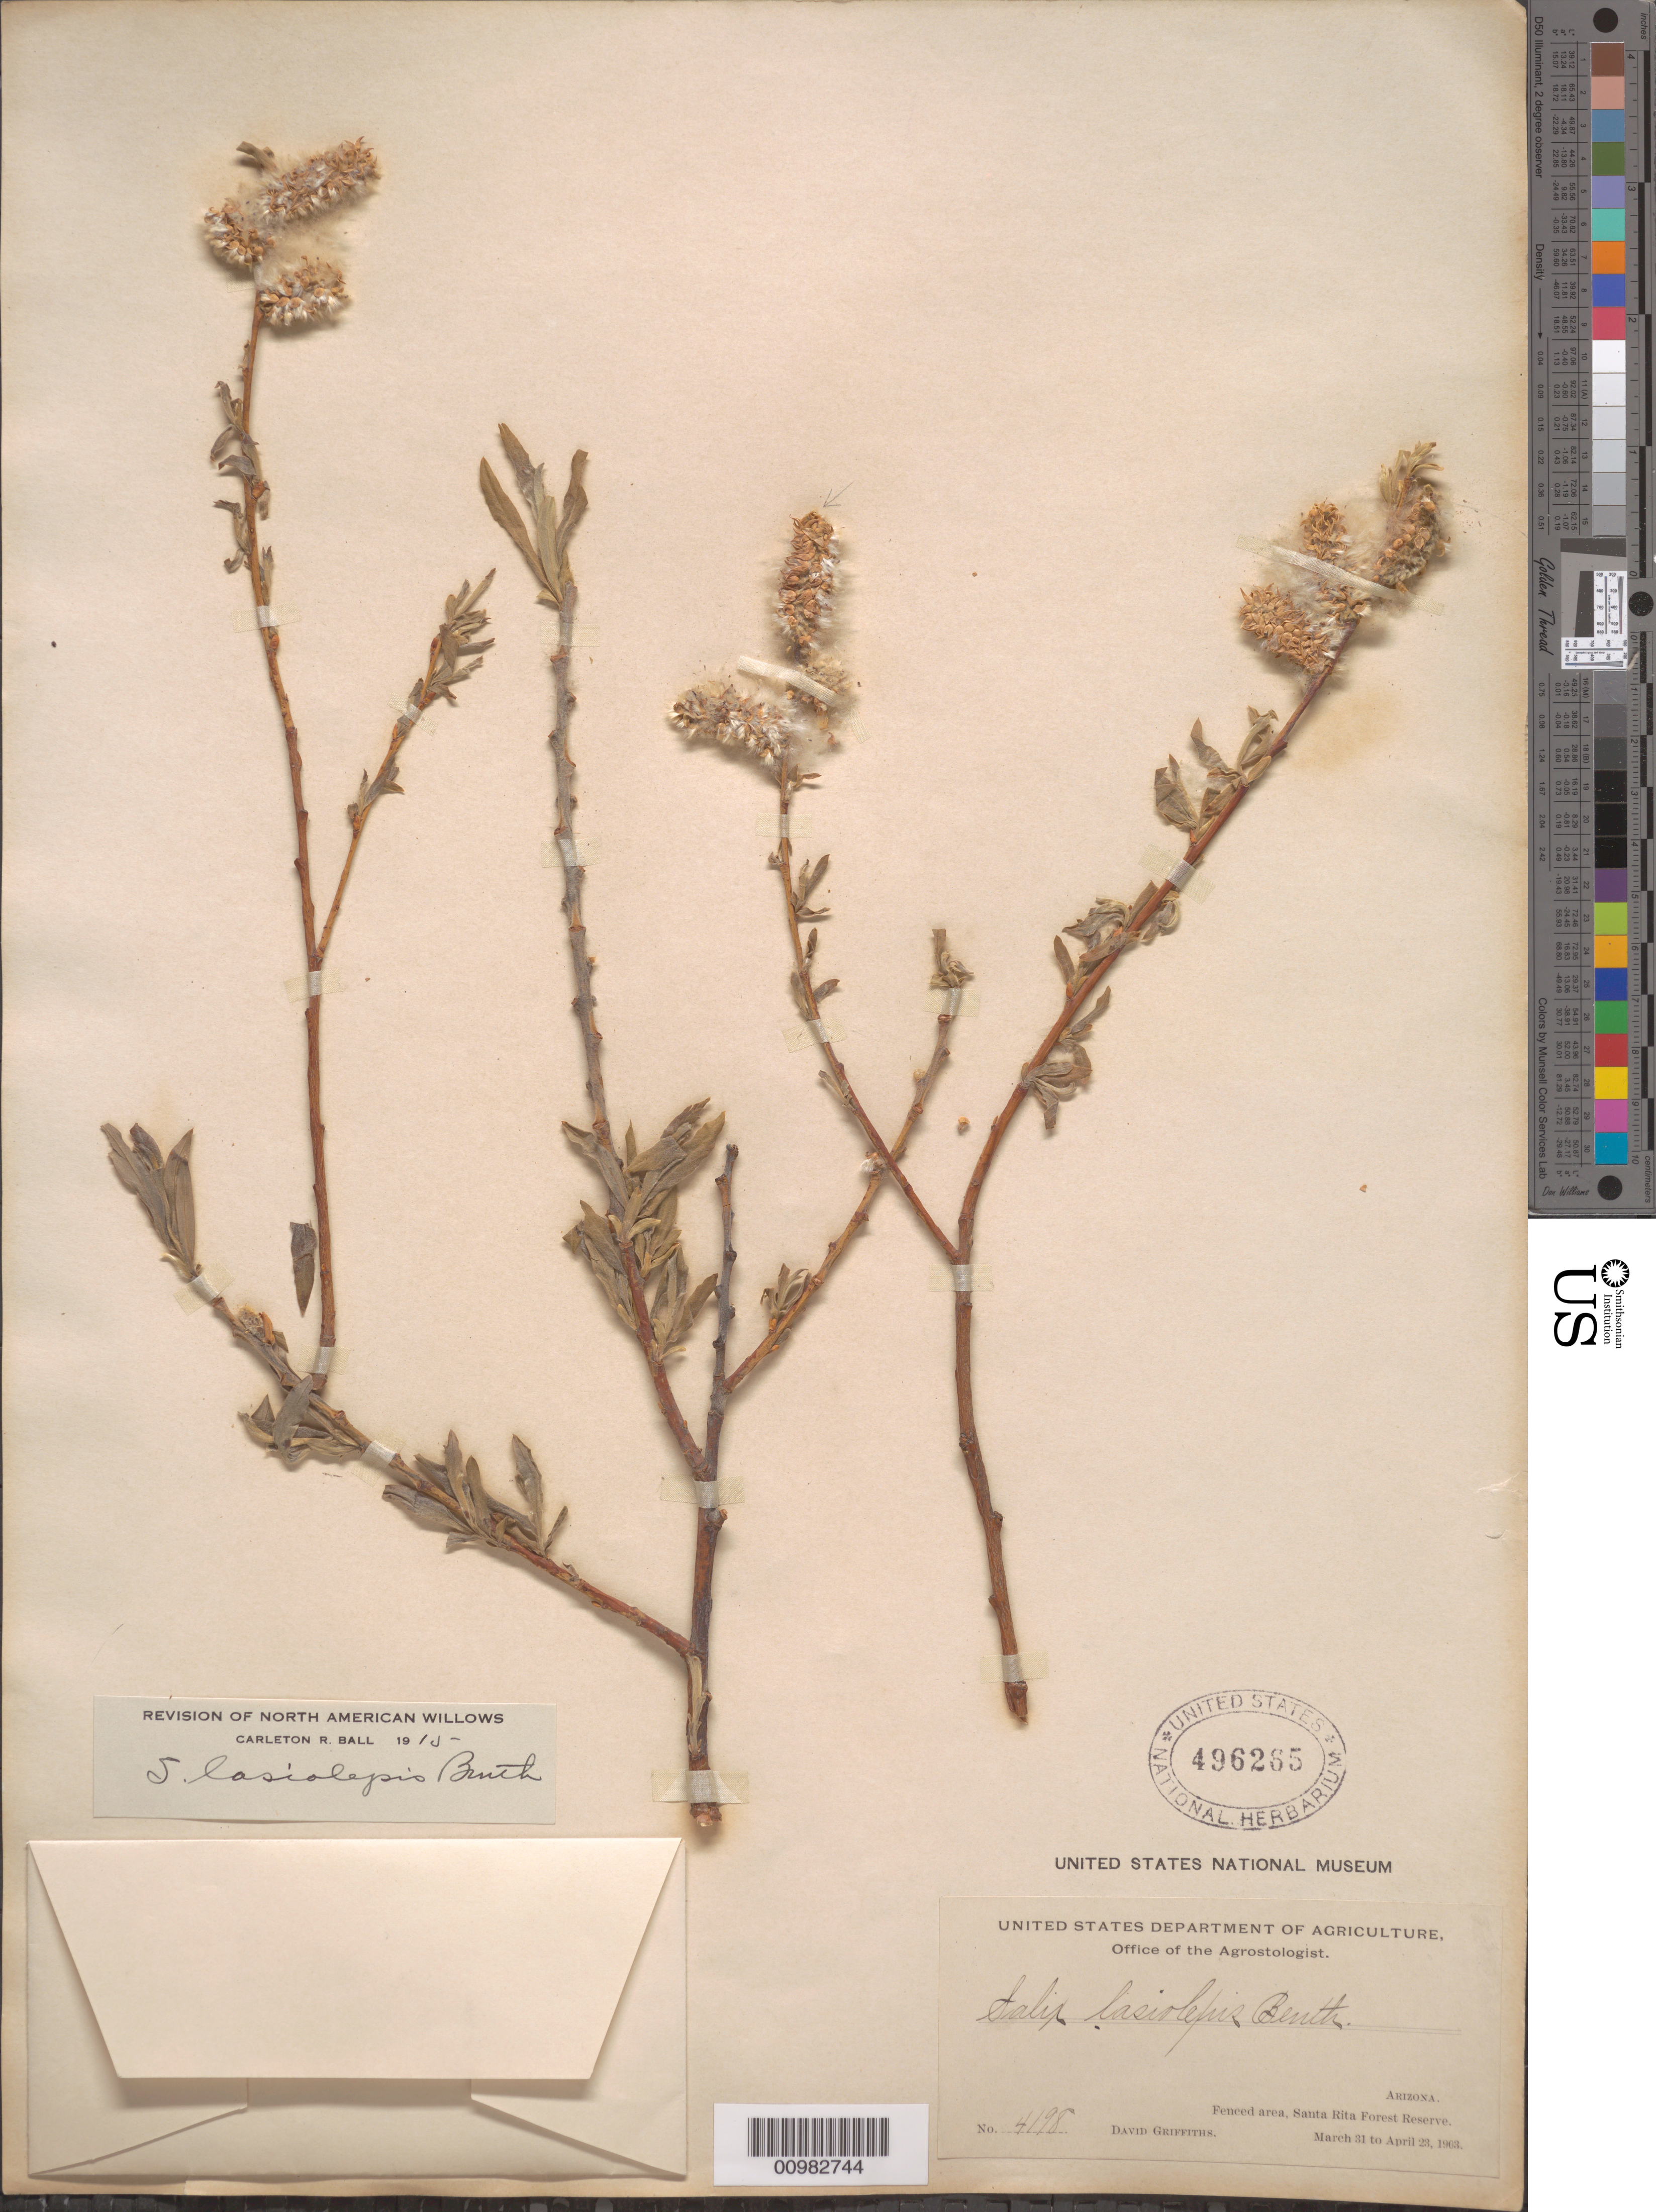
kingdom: Plantae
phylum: Tracheophyta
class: Magnoliopsida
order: Malpighiales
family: Salicaceae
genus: Salix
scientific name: Salix lasiolepis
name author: Benth.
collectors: D. Griffiths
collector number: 4198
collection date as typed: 31 Mar 1903 to 23 Apr 1903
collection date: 1903-03-31/1903-04-23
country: United States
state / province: Arizona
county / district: Pima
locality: Fenced area, Santa Rita Forest Reserve.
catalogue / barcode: US 496265